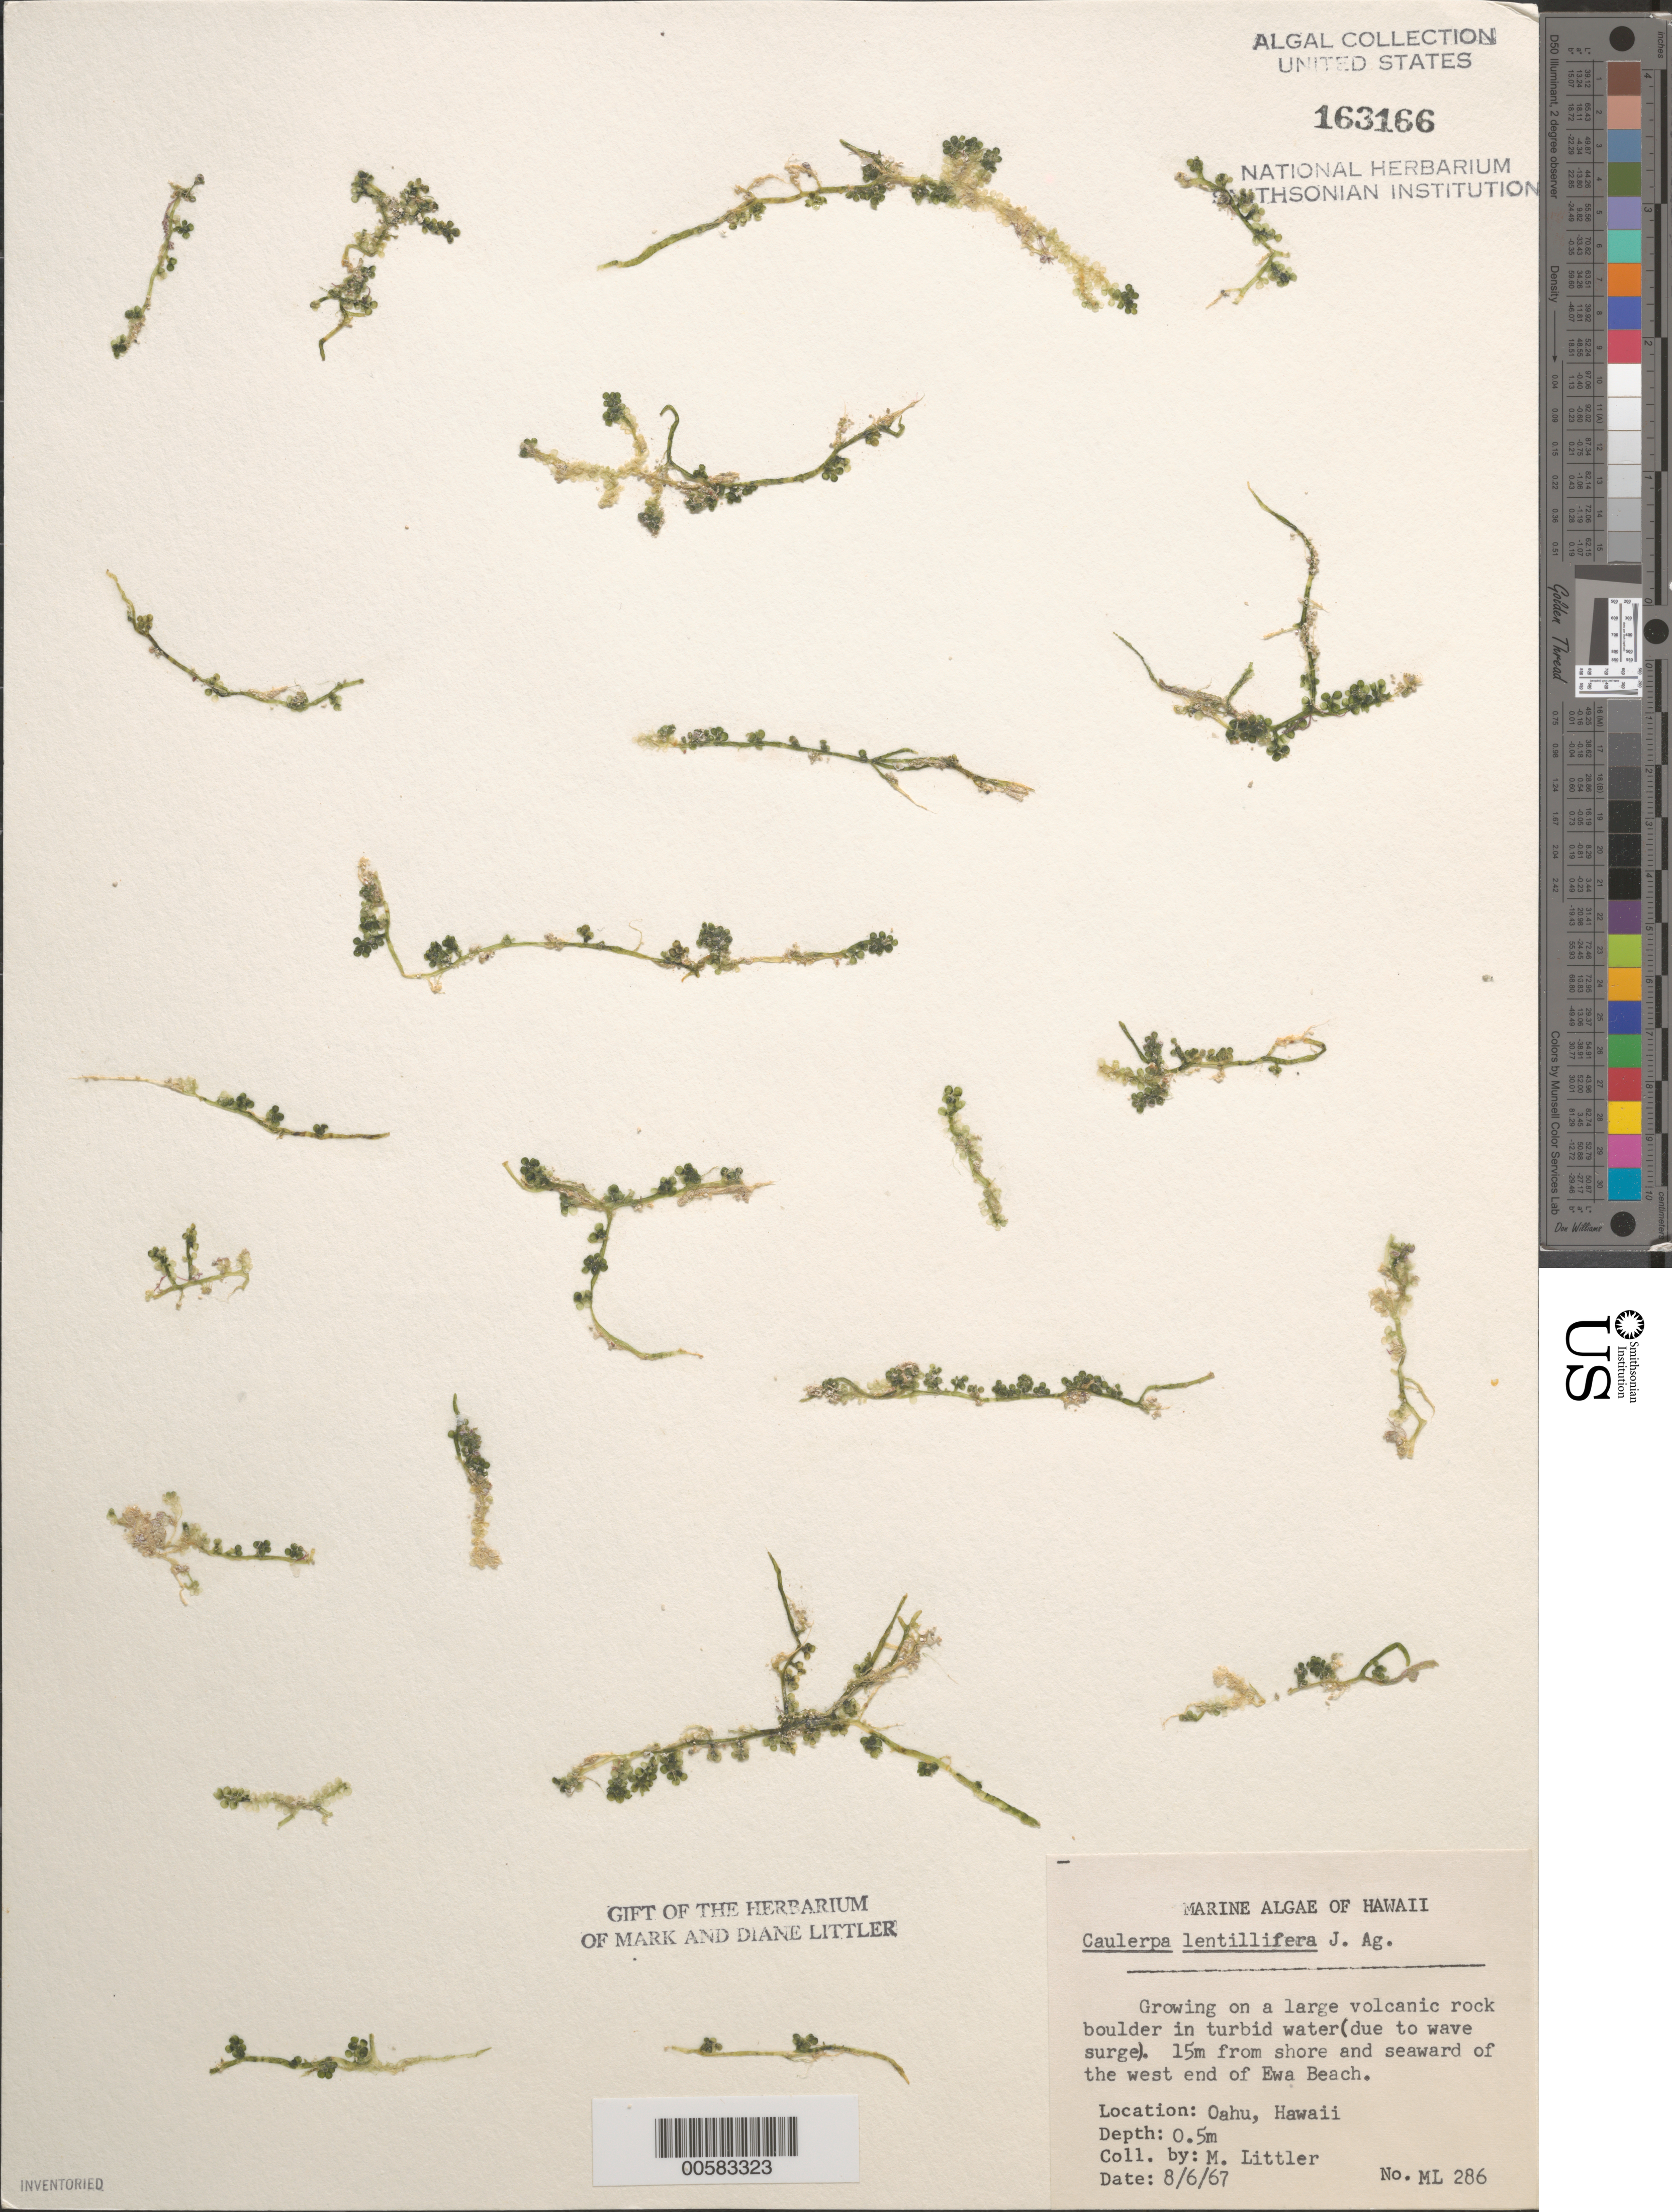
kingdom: Plantae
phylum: Chlorophyta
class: Ulvophyceae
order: Bryopsidales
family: Caulerpaceae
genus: Caulerpa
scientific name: Caulerpa lentillifera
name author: J. Agardh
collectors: M. M. Littler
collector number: ML 286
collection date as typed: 06 Aug 1967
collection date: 1967-08-06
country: United States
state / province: Hawaii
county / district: Honolulu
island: Oahu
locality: Ewa Beach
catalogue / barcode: US 163166